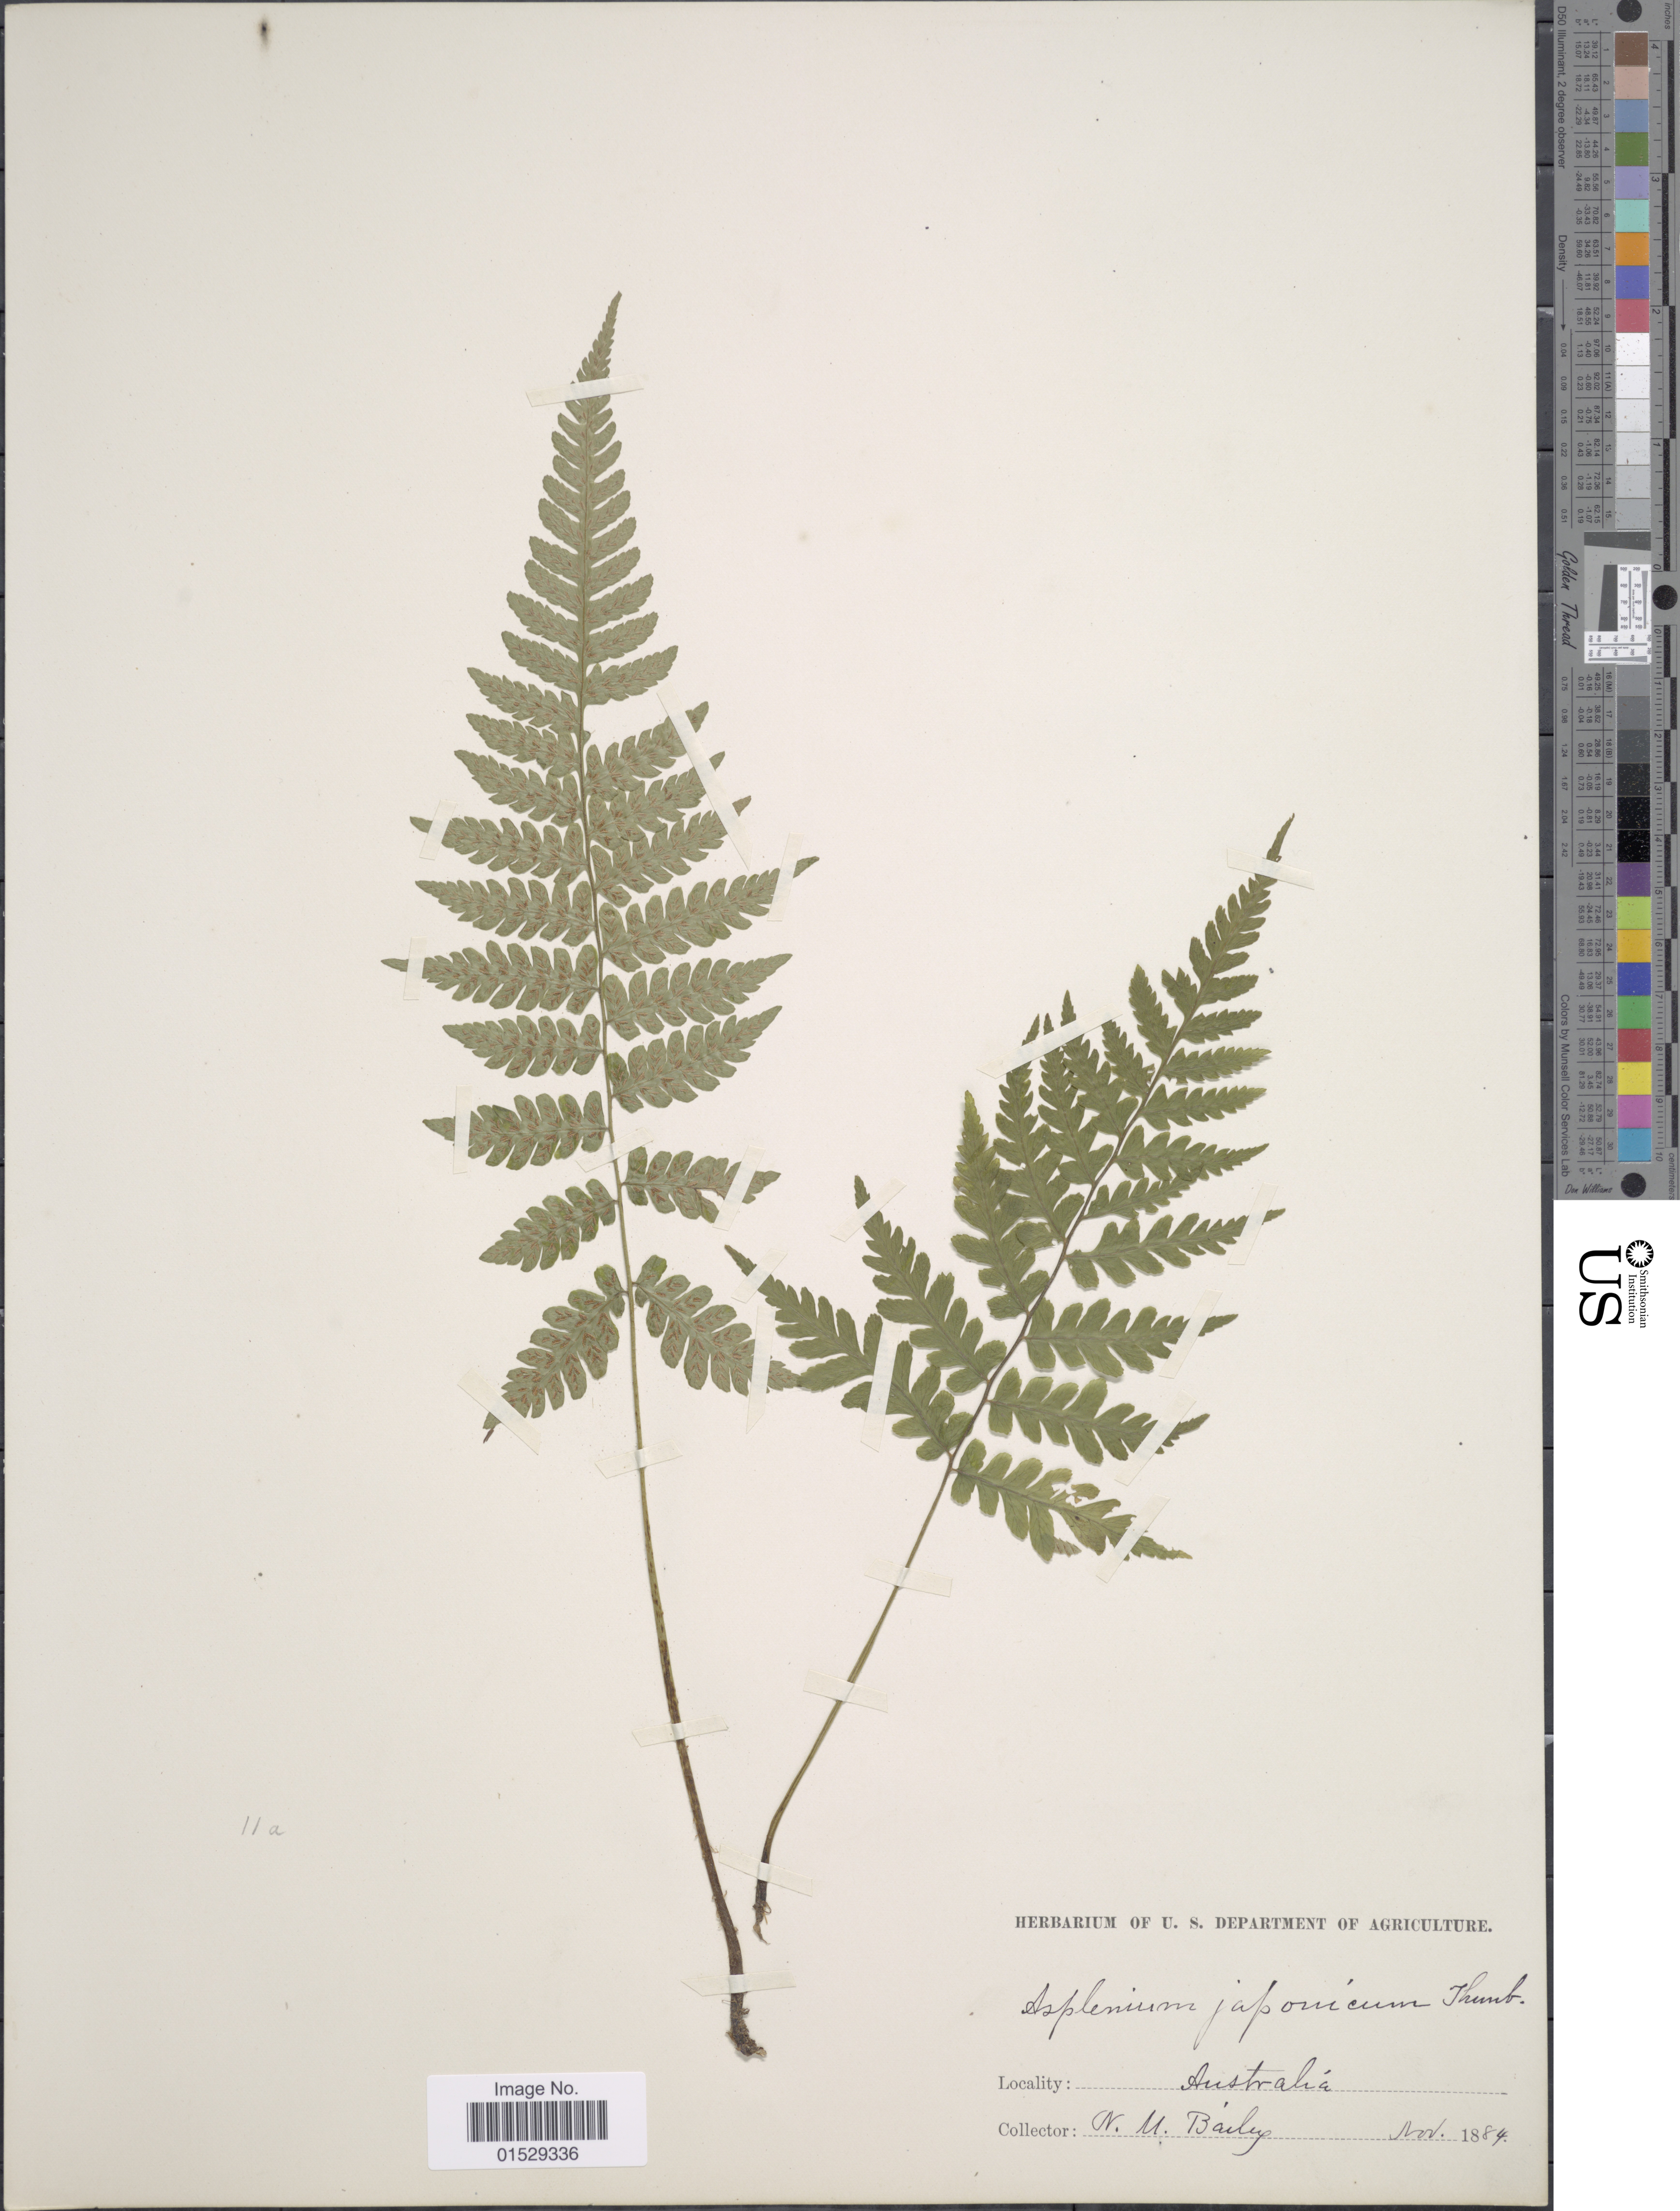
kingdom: Plantae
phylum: Tracheophyta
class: Polypodiopsida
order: Polypodiales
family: Athyriaceae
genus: Deparia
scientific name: Deparia japonica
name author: (Thunb.) M. Kato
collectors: N. Bailey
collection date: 1884-11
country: Australia